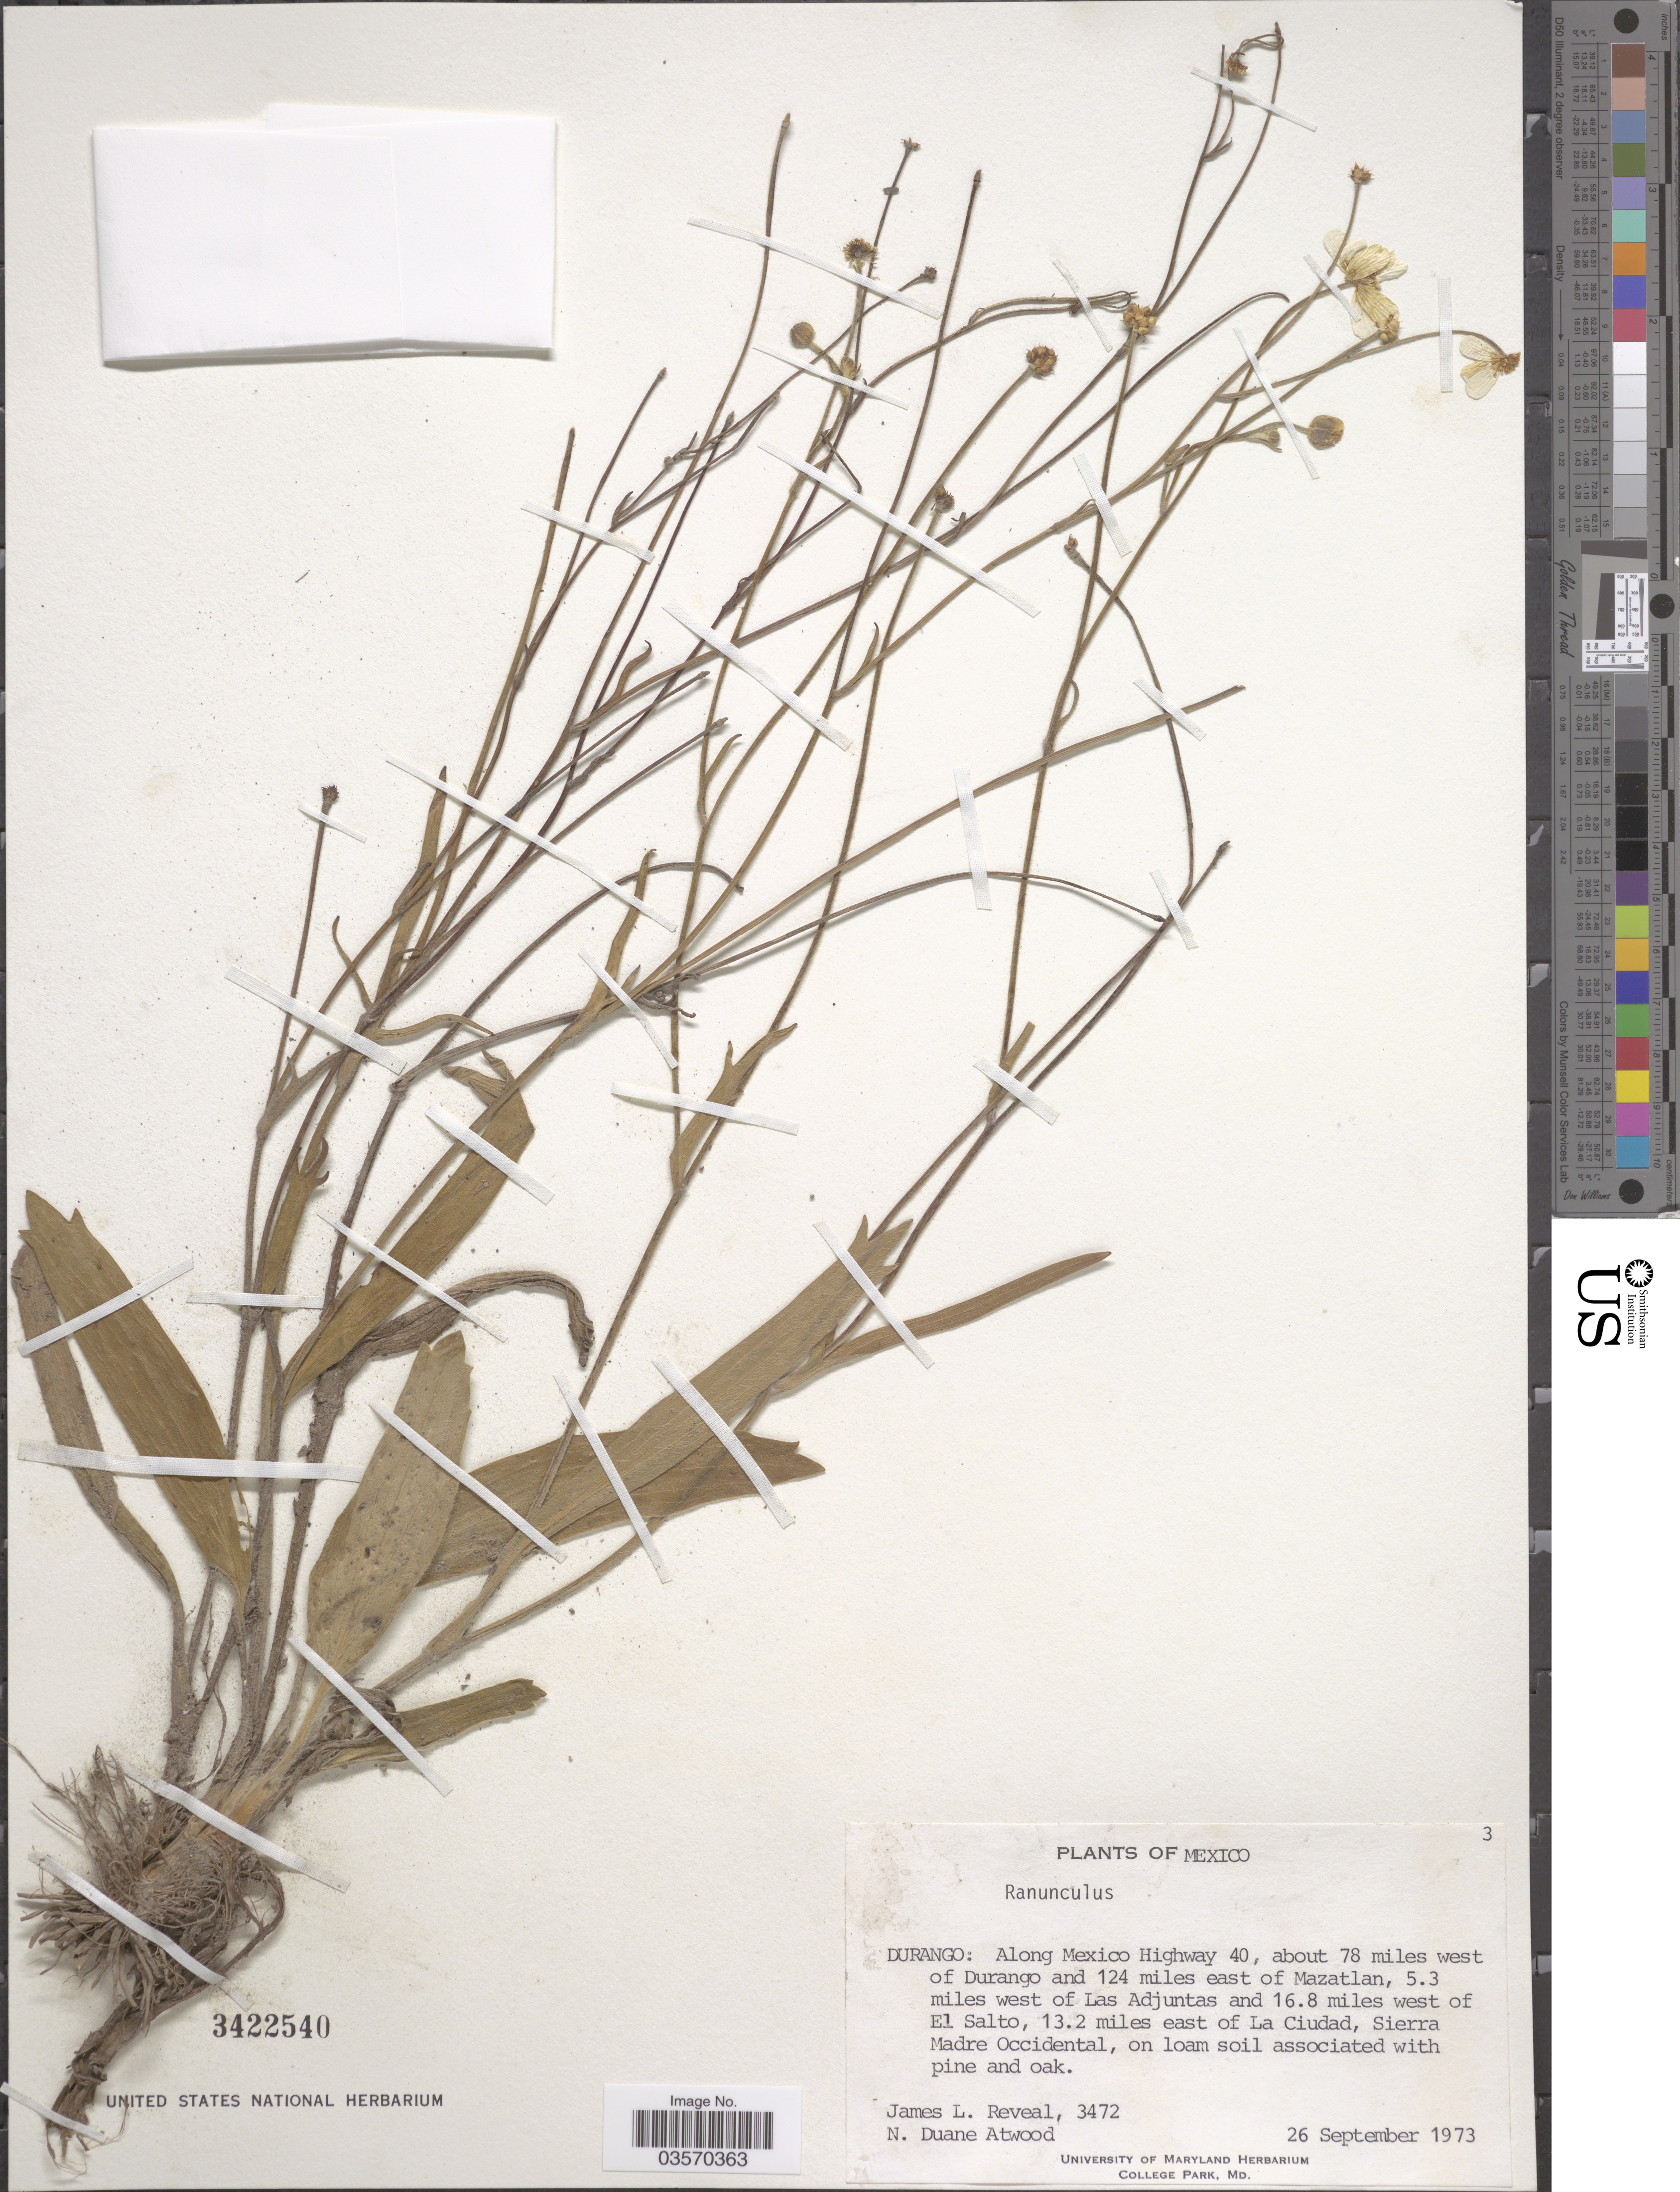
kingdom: Plantae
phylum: Tracheophyta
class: Magnoliopsida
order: Ranunculales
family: Ranunculaceae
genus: Ranunculus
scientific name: Ranunculus sp.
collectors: J. L. Reveal & N. Atwood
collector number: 3472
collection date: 1973-09-26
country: Mexico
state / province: Durango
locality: Along Mexico Highway 40, about 78 miles west of Durango and 124 miles east of Mazatlan, 5.3 miles west of Las Adjuntas and 16.8 miles west of El Salto, 13.2 miles east of La Ciudad, Sierra Madre Occidental.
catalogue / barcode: US 3422540